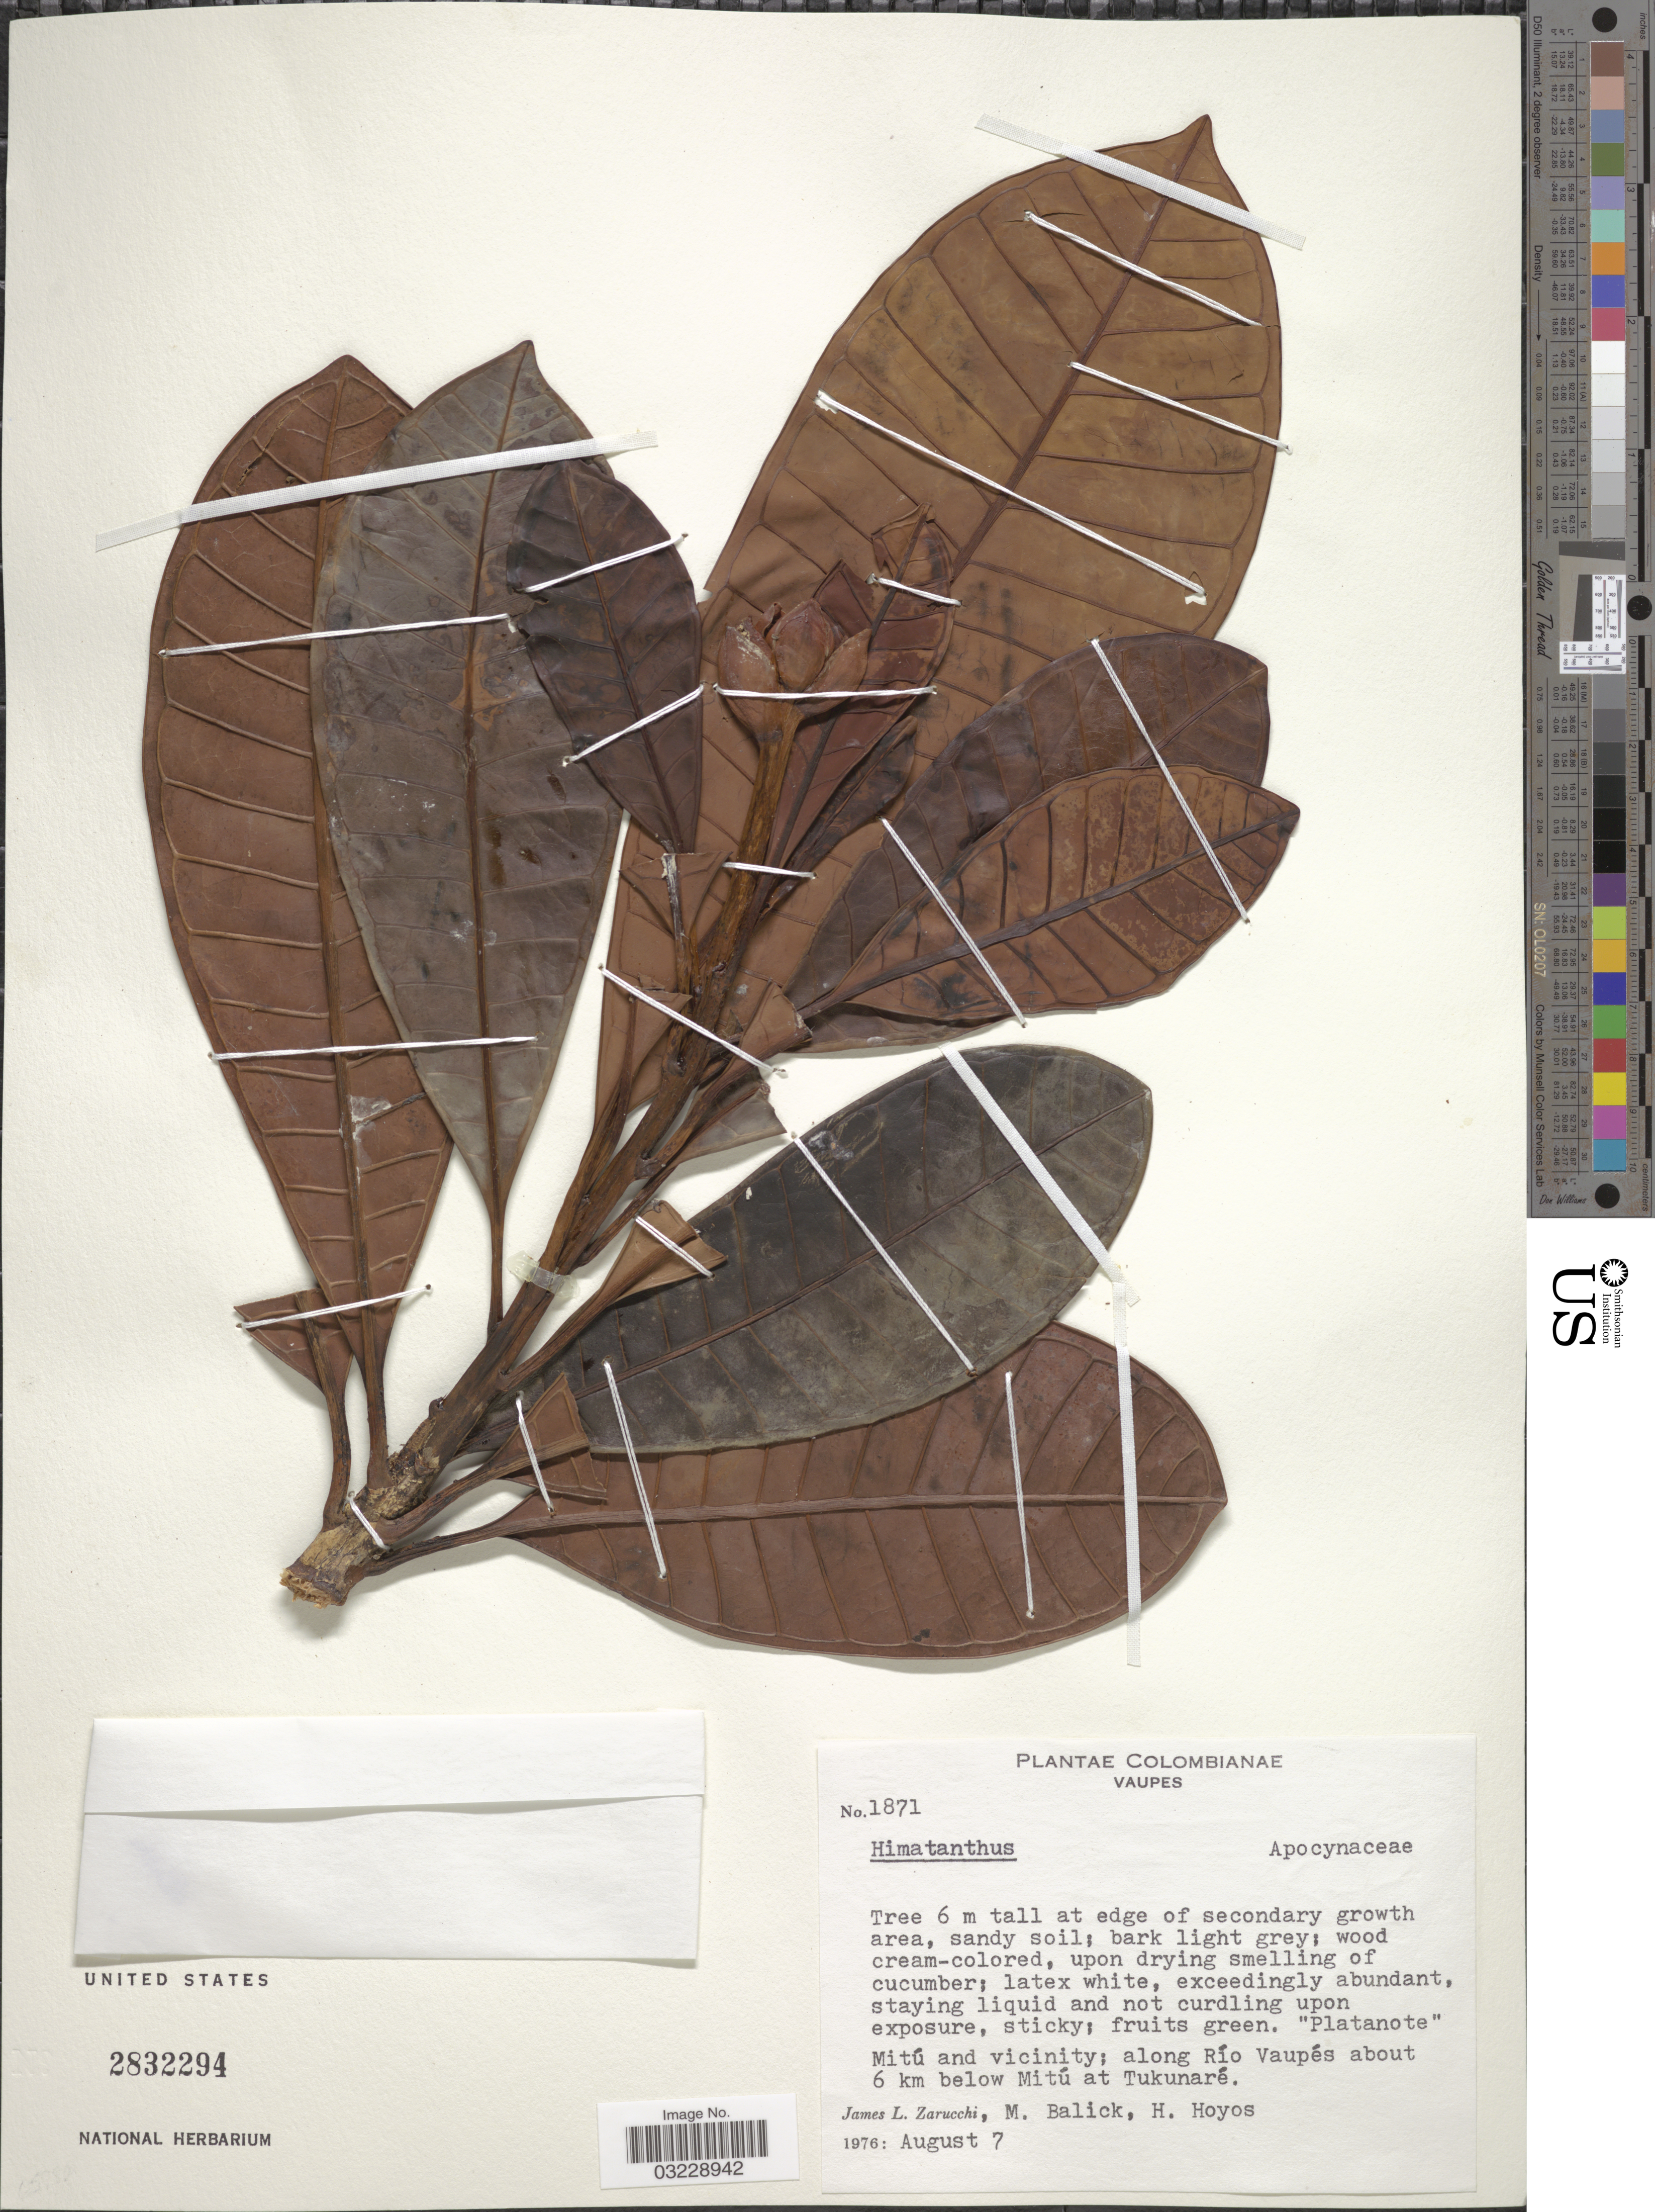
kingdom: Plantae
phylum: Tracheophyta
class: Magnoliopsida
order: Gentianales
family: Apocynaceae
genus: Himatanthus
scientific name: Himatanthus sp.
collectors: J. L. Zarucchi, M. Balick & H. Hoyos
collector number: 1871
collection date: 1976-08-07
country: Colombia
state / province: Vaupés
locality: Mitú and vicinity; along Río Vaupés about 6 km below Mitú at Tukunaré.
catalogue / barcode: US 2832294